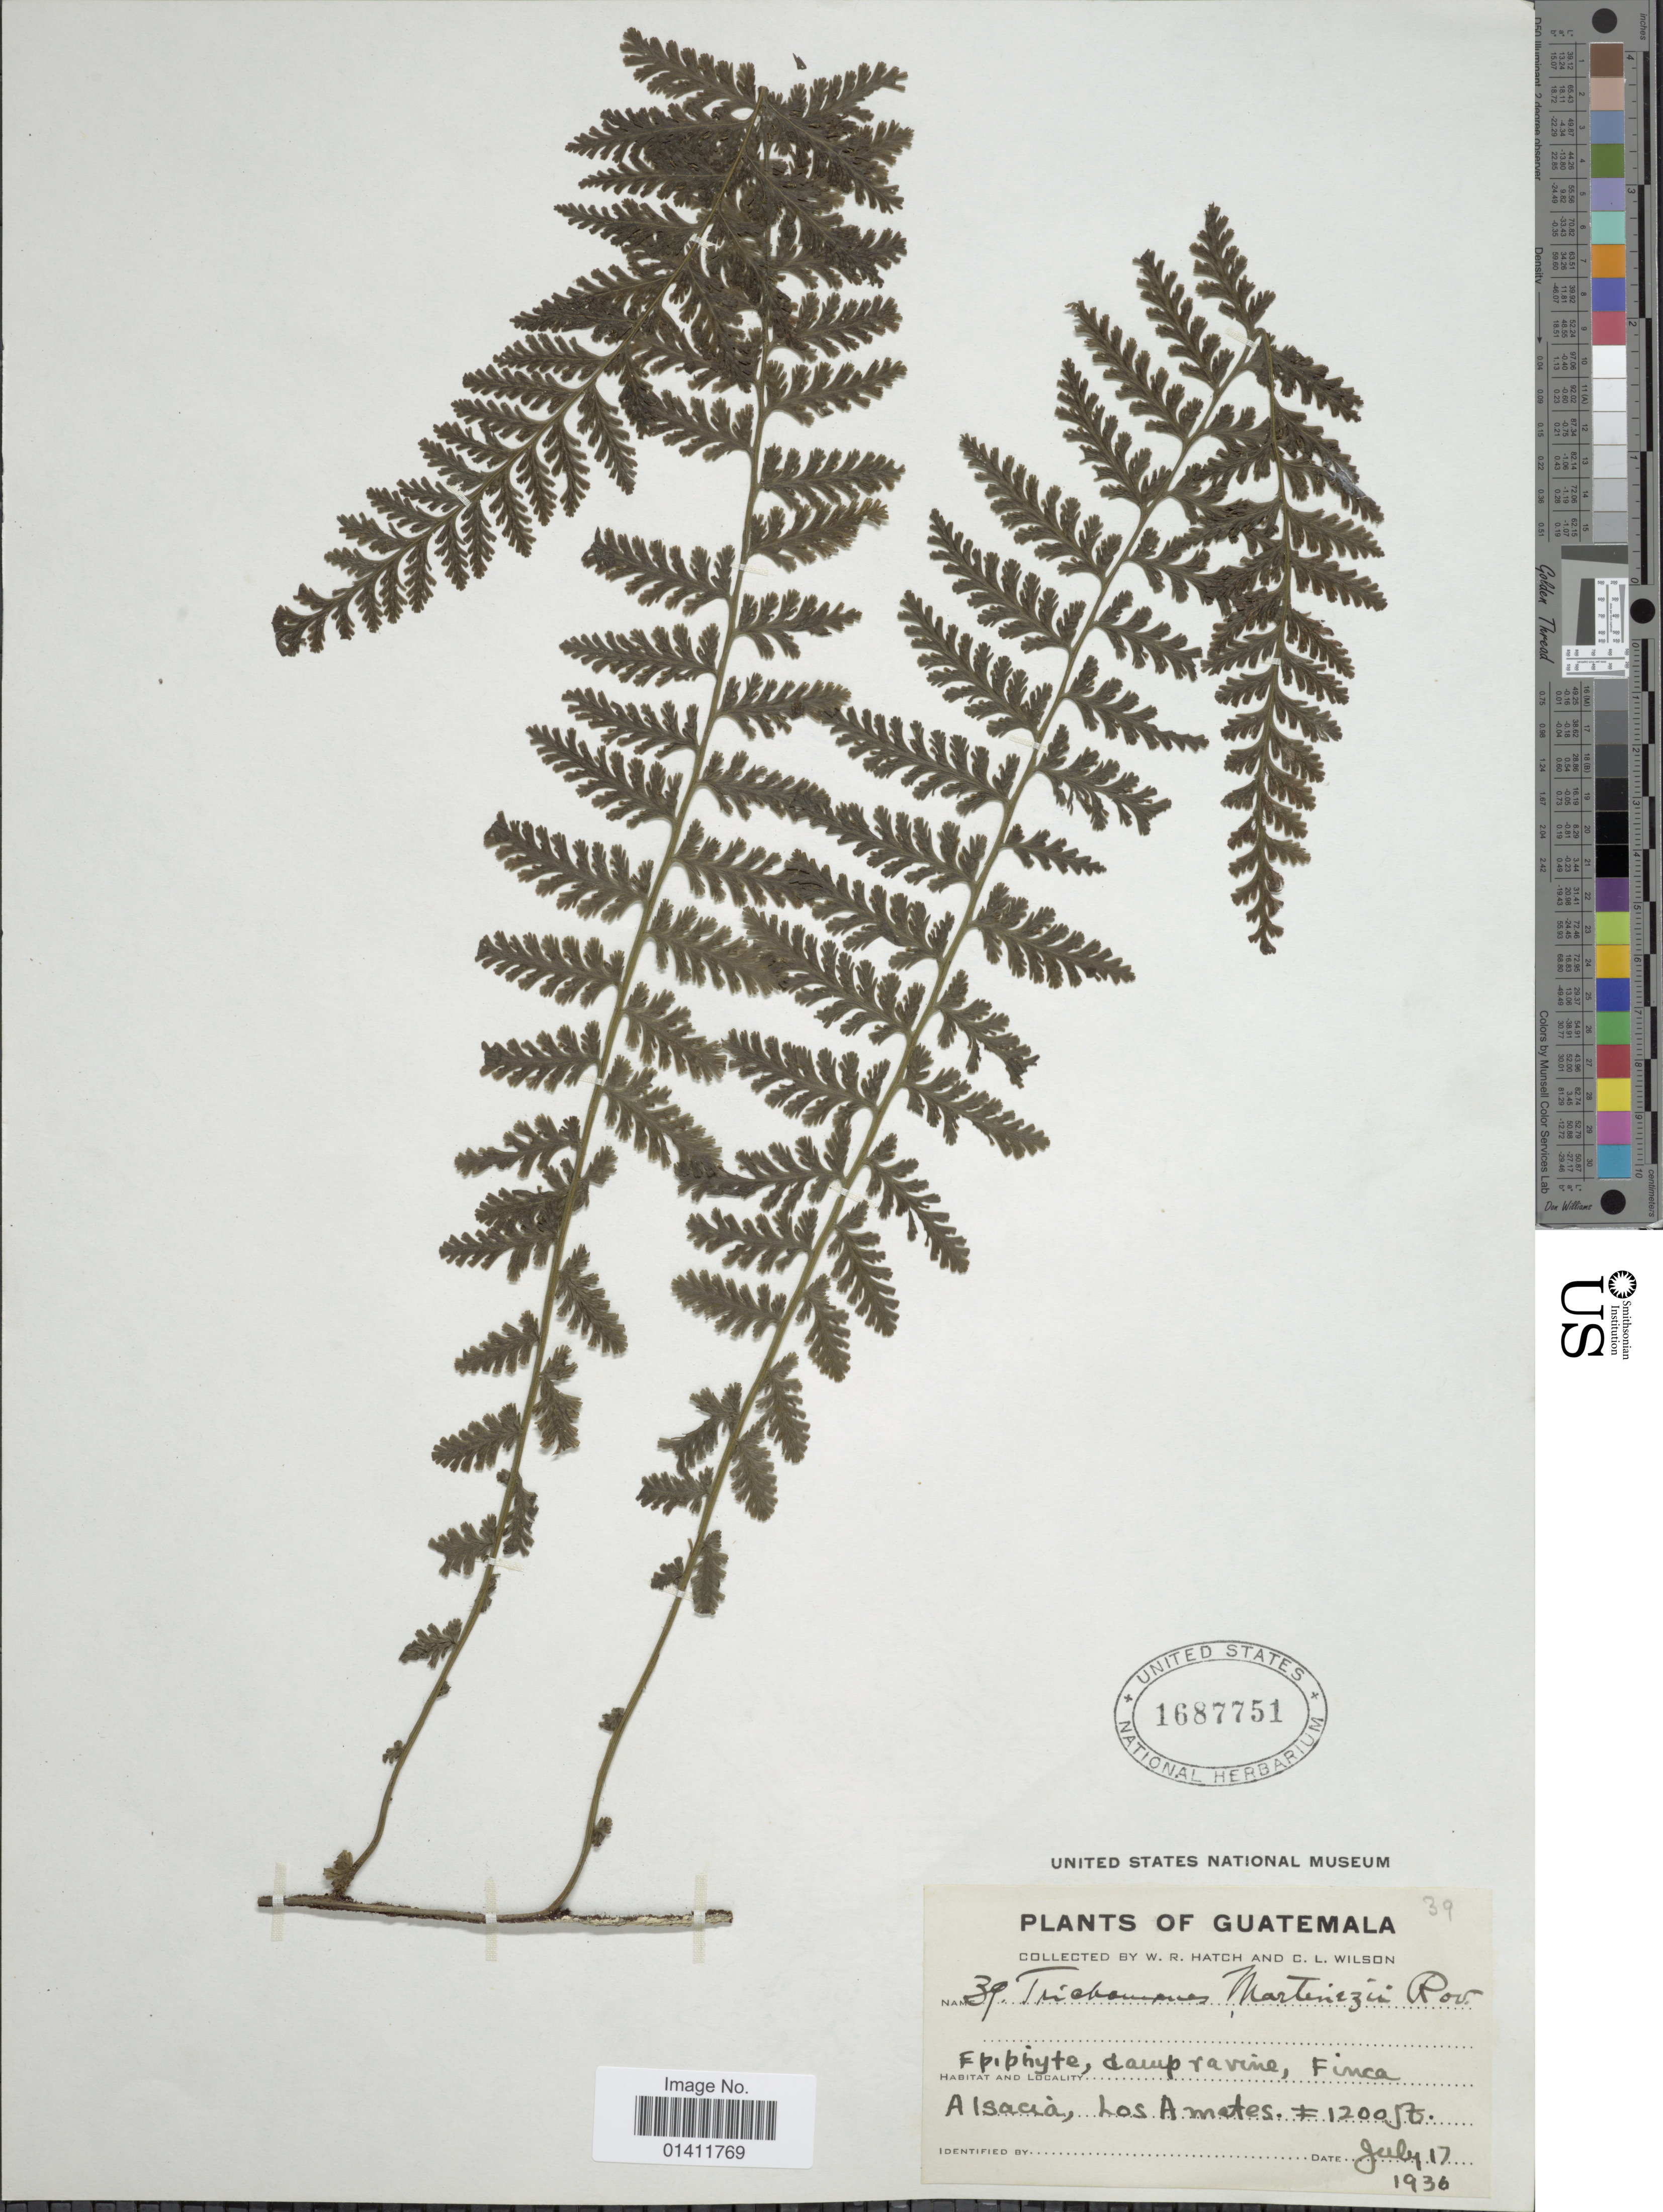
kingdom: Plantae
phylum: Tracheophyta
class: Polypodiopsida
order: Hymenophyllales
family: Hymenophyllaceae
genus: Vandenboschia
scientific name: Vandenboschia collariata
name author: (Bosch) Ebihara & K. Iwats.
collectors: W. Hatch & C. L. Wilson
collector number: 39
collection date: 1936-07-17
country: Guatemala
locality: A Isacia, Los Amates.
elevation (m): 366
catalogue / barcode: US 1687751